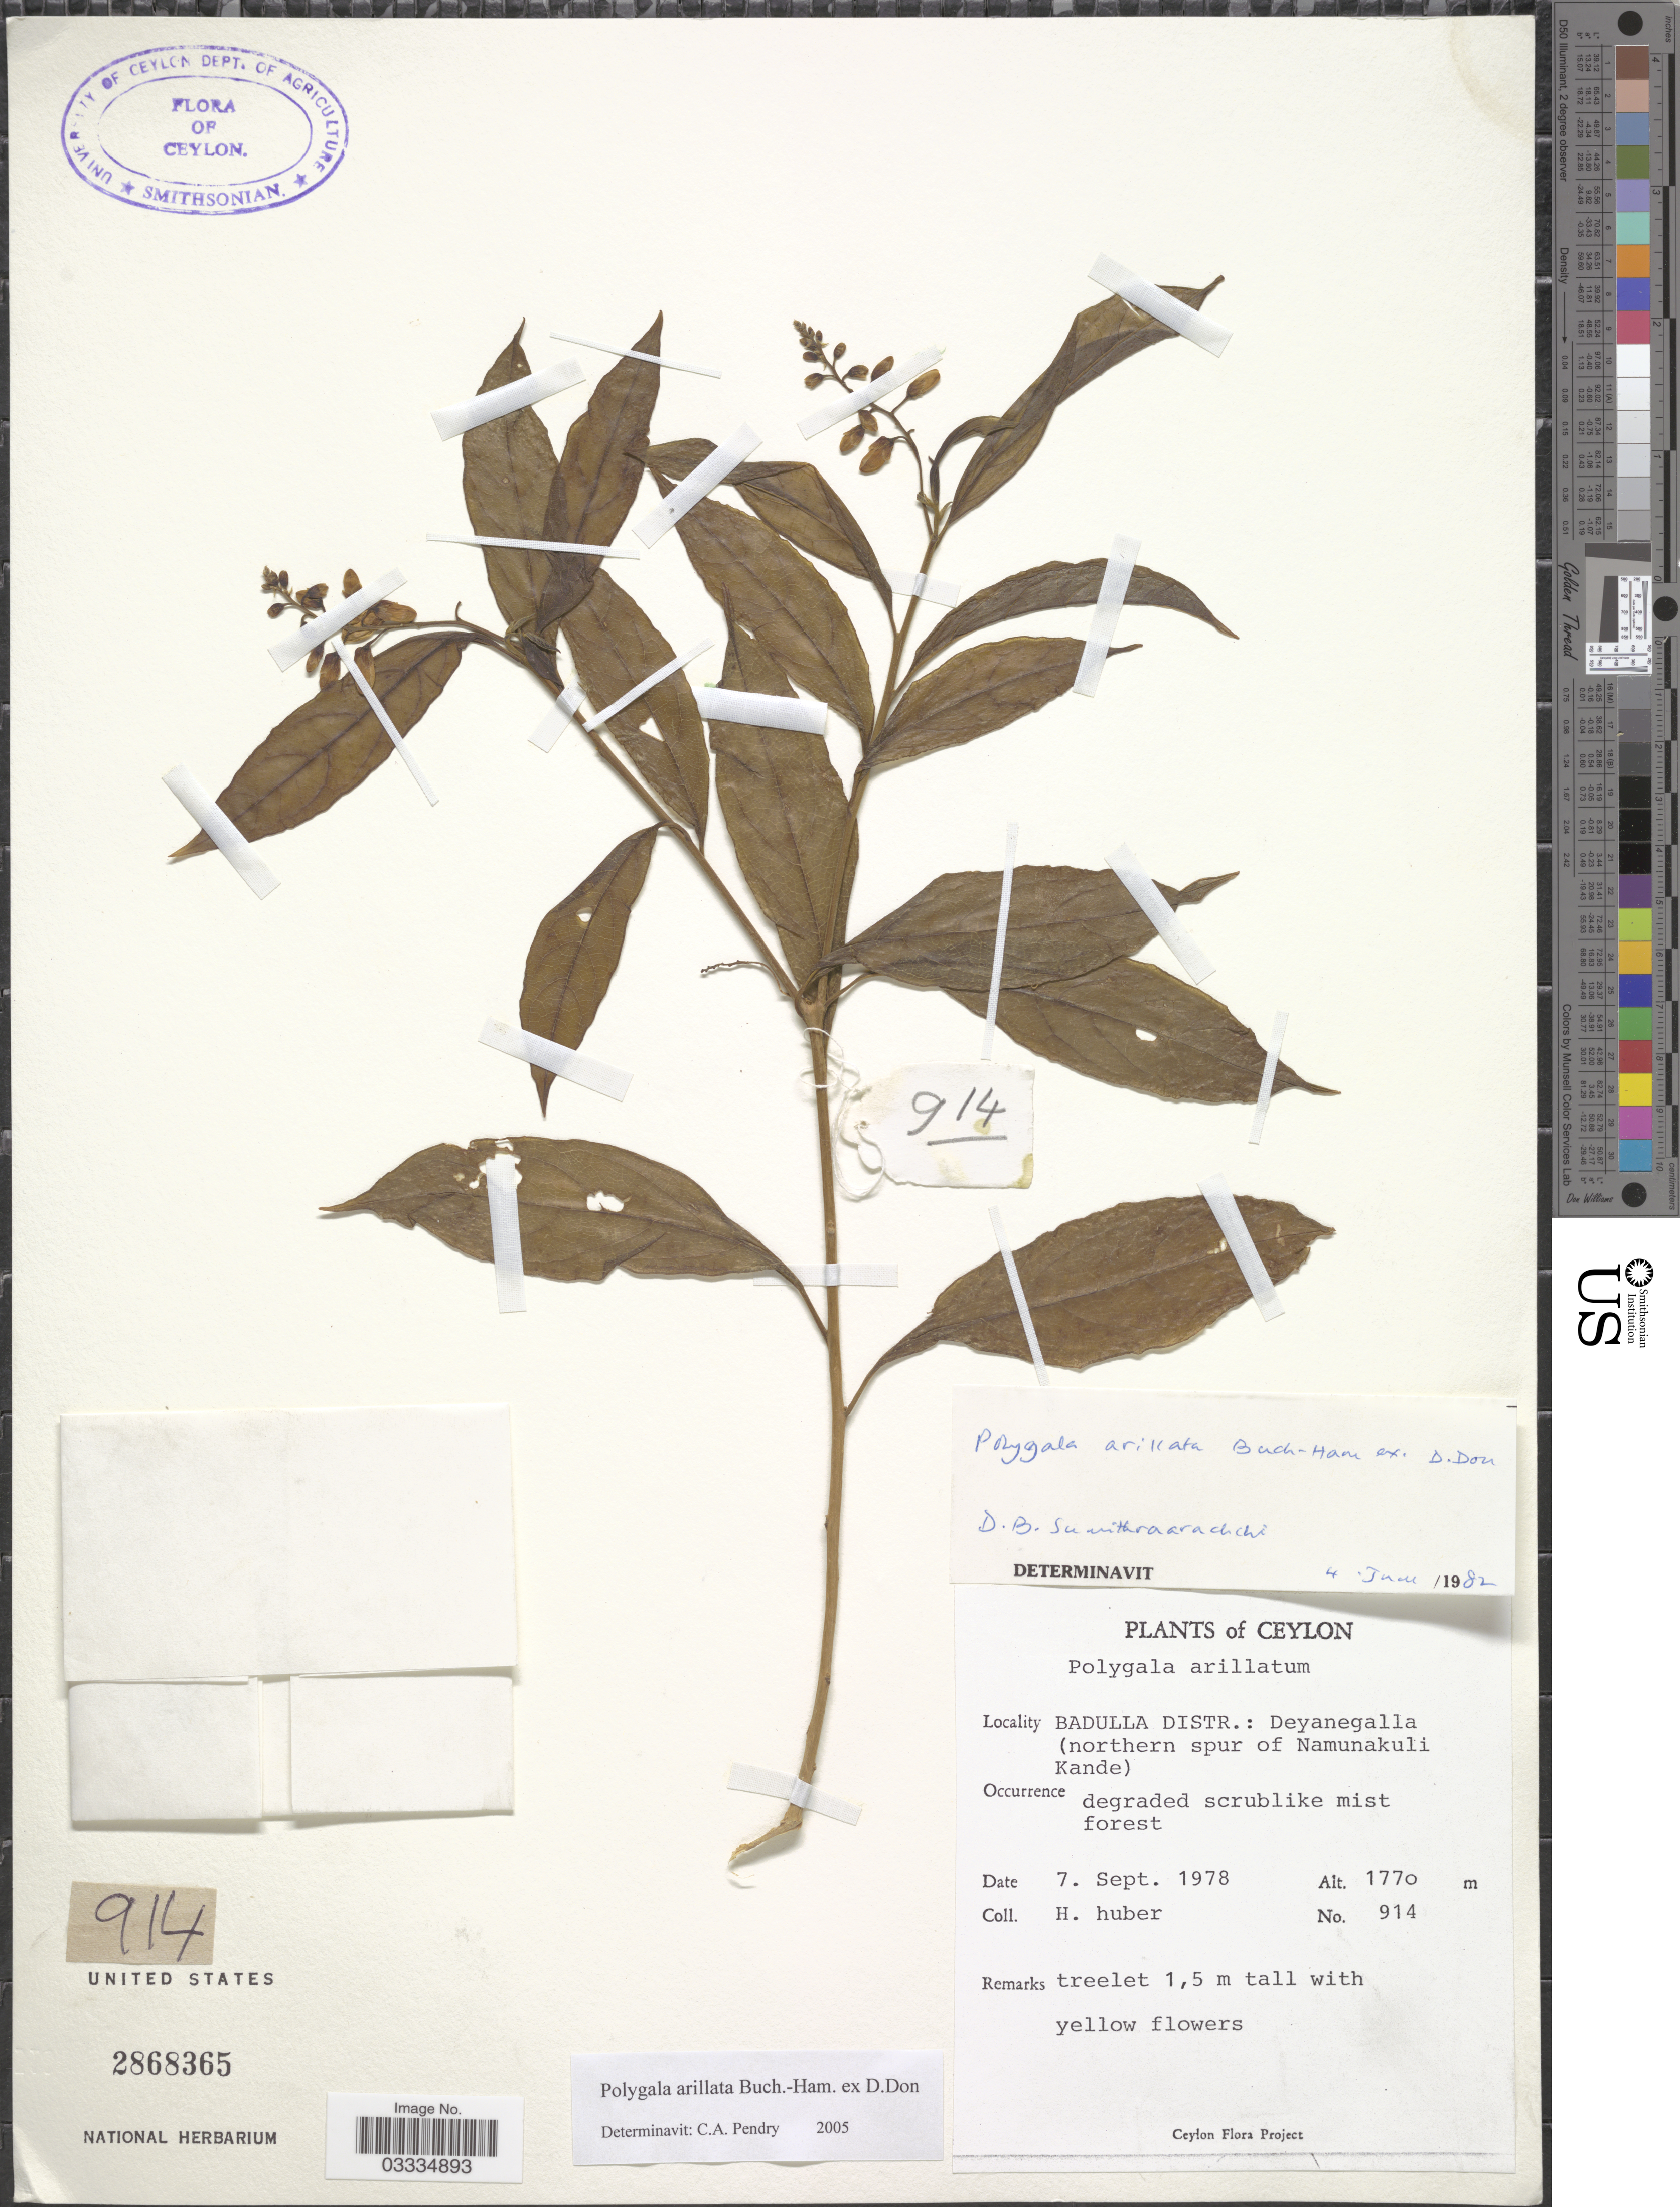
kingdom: Plantae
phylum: Tracheophyta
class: Magnoliopsida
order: Fabales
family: Polygalaceae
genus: Polygala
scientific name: Polygala arillata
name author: Buch.-Ham. ex D. Don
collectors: H. Huber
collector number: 914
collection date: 1978-09-07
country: Sri Lanka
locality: Ceylon. Badulla Distr.: Deyanegalla (northern spur of Namunakuli Kande).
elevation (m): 1770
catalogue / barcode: US 2868365